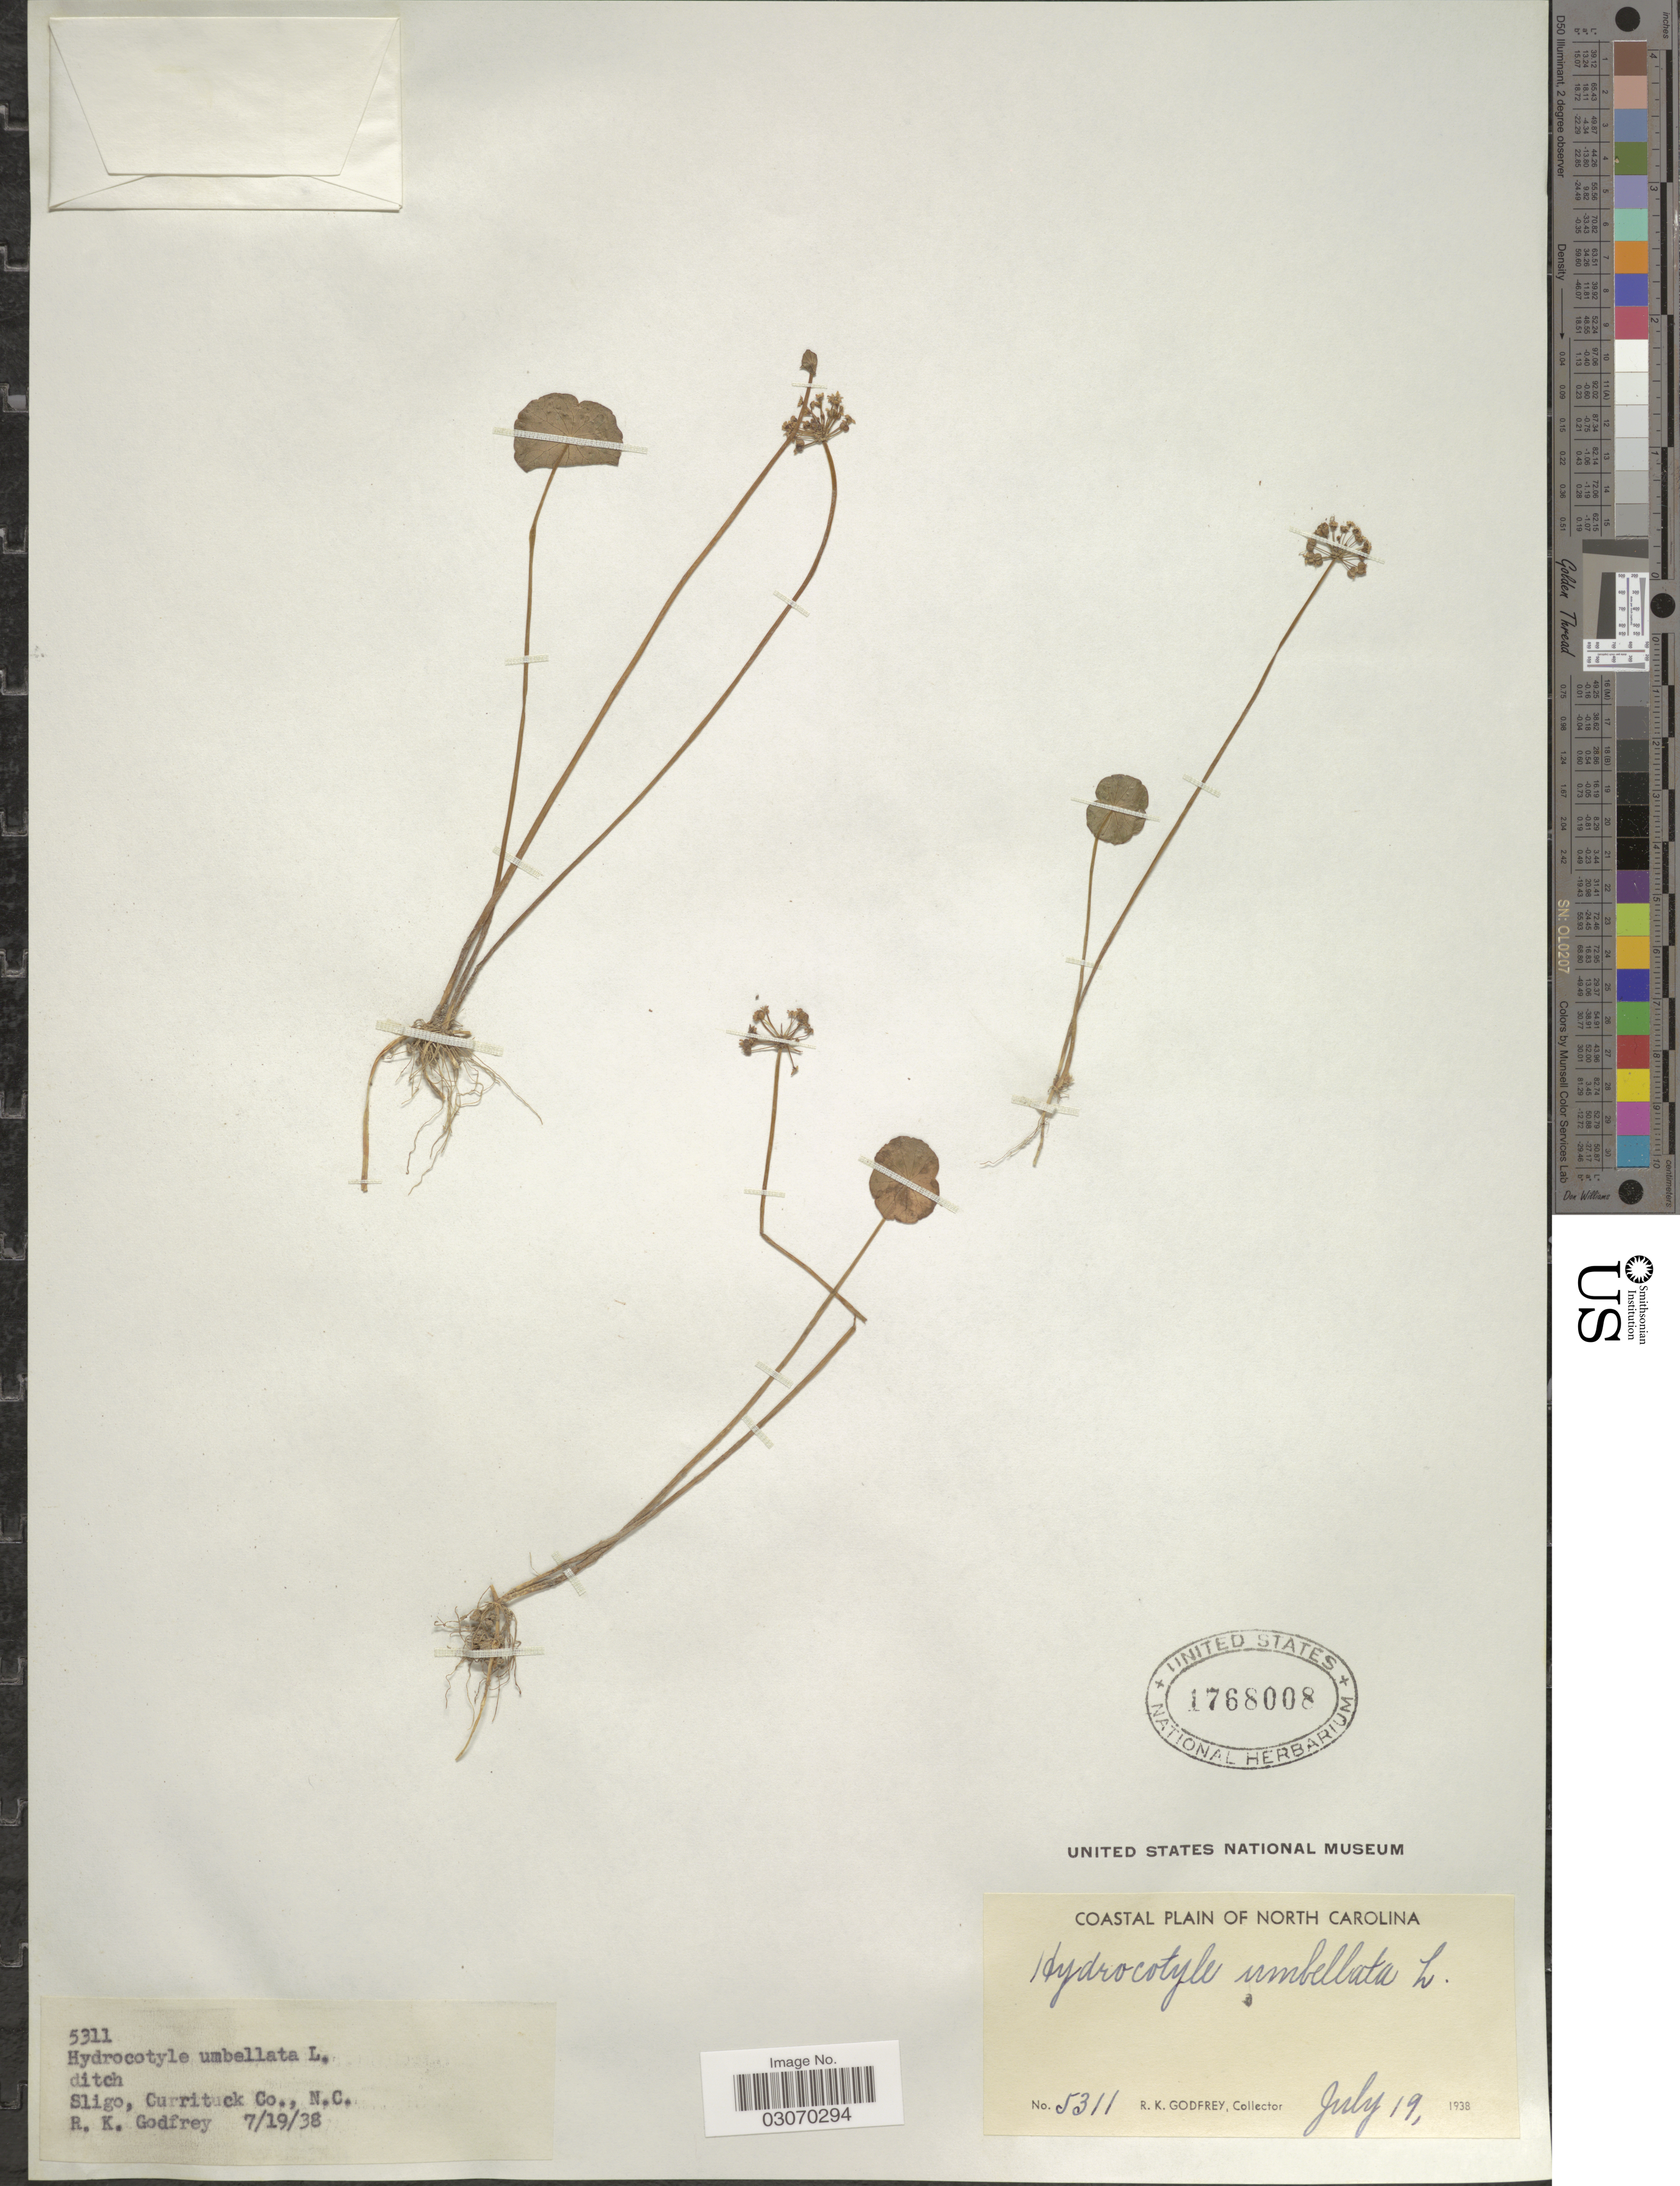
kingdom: Plantae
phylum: Tracheophyta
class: Magnoliopsida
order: Apiales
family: Araliaceae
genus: Hydrocotyle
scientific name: Hydrocotyle umbellata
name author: L.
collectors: R. K. Godfrey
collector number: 5311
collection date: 1938-07-19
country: United States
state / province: North Carolina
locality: Coastal plain of North Carolina. Sligo, Currituck Co.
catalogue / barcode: US 1768008